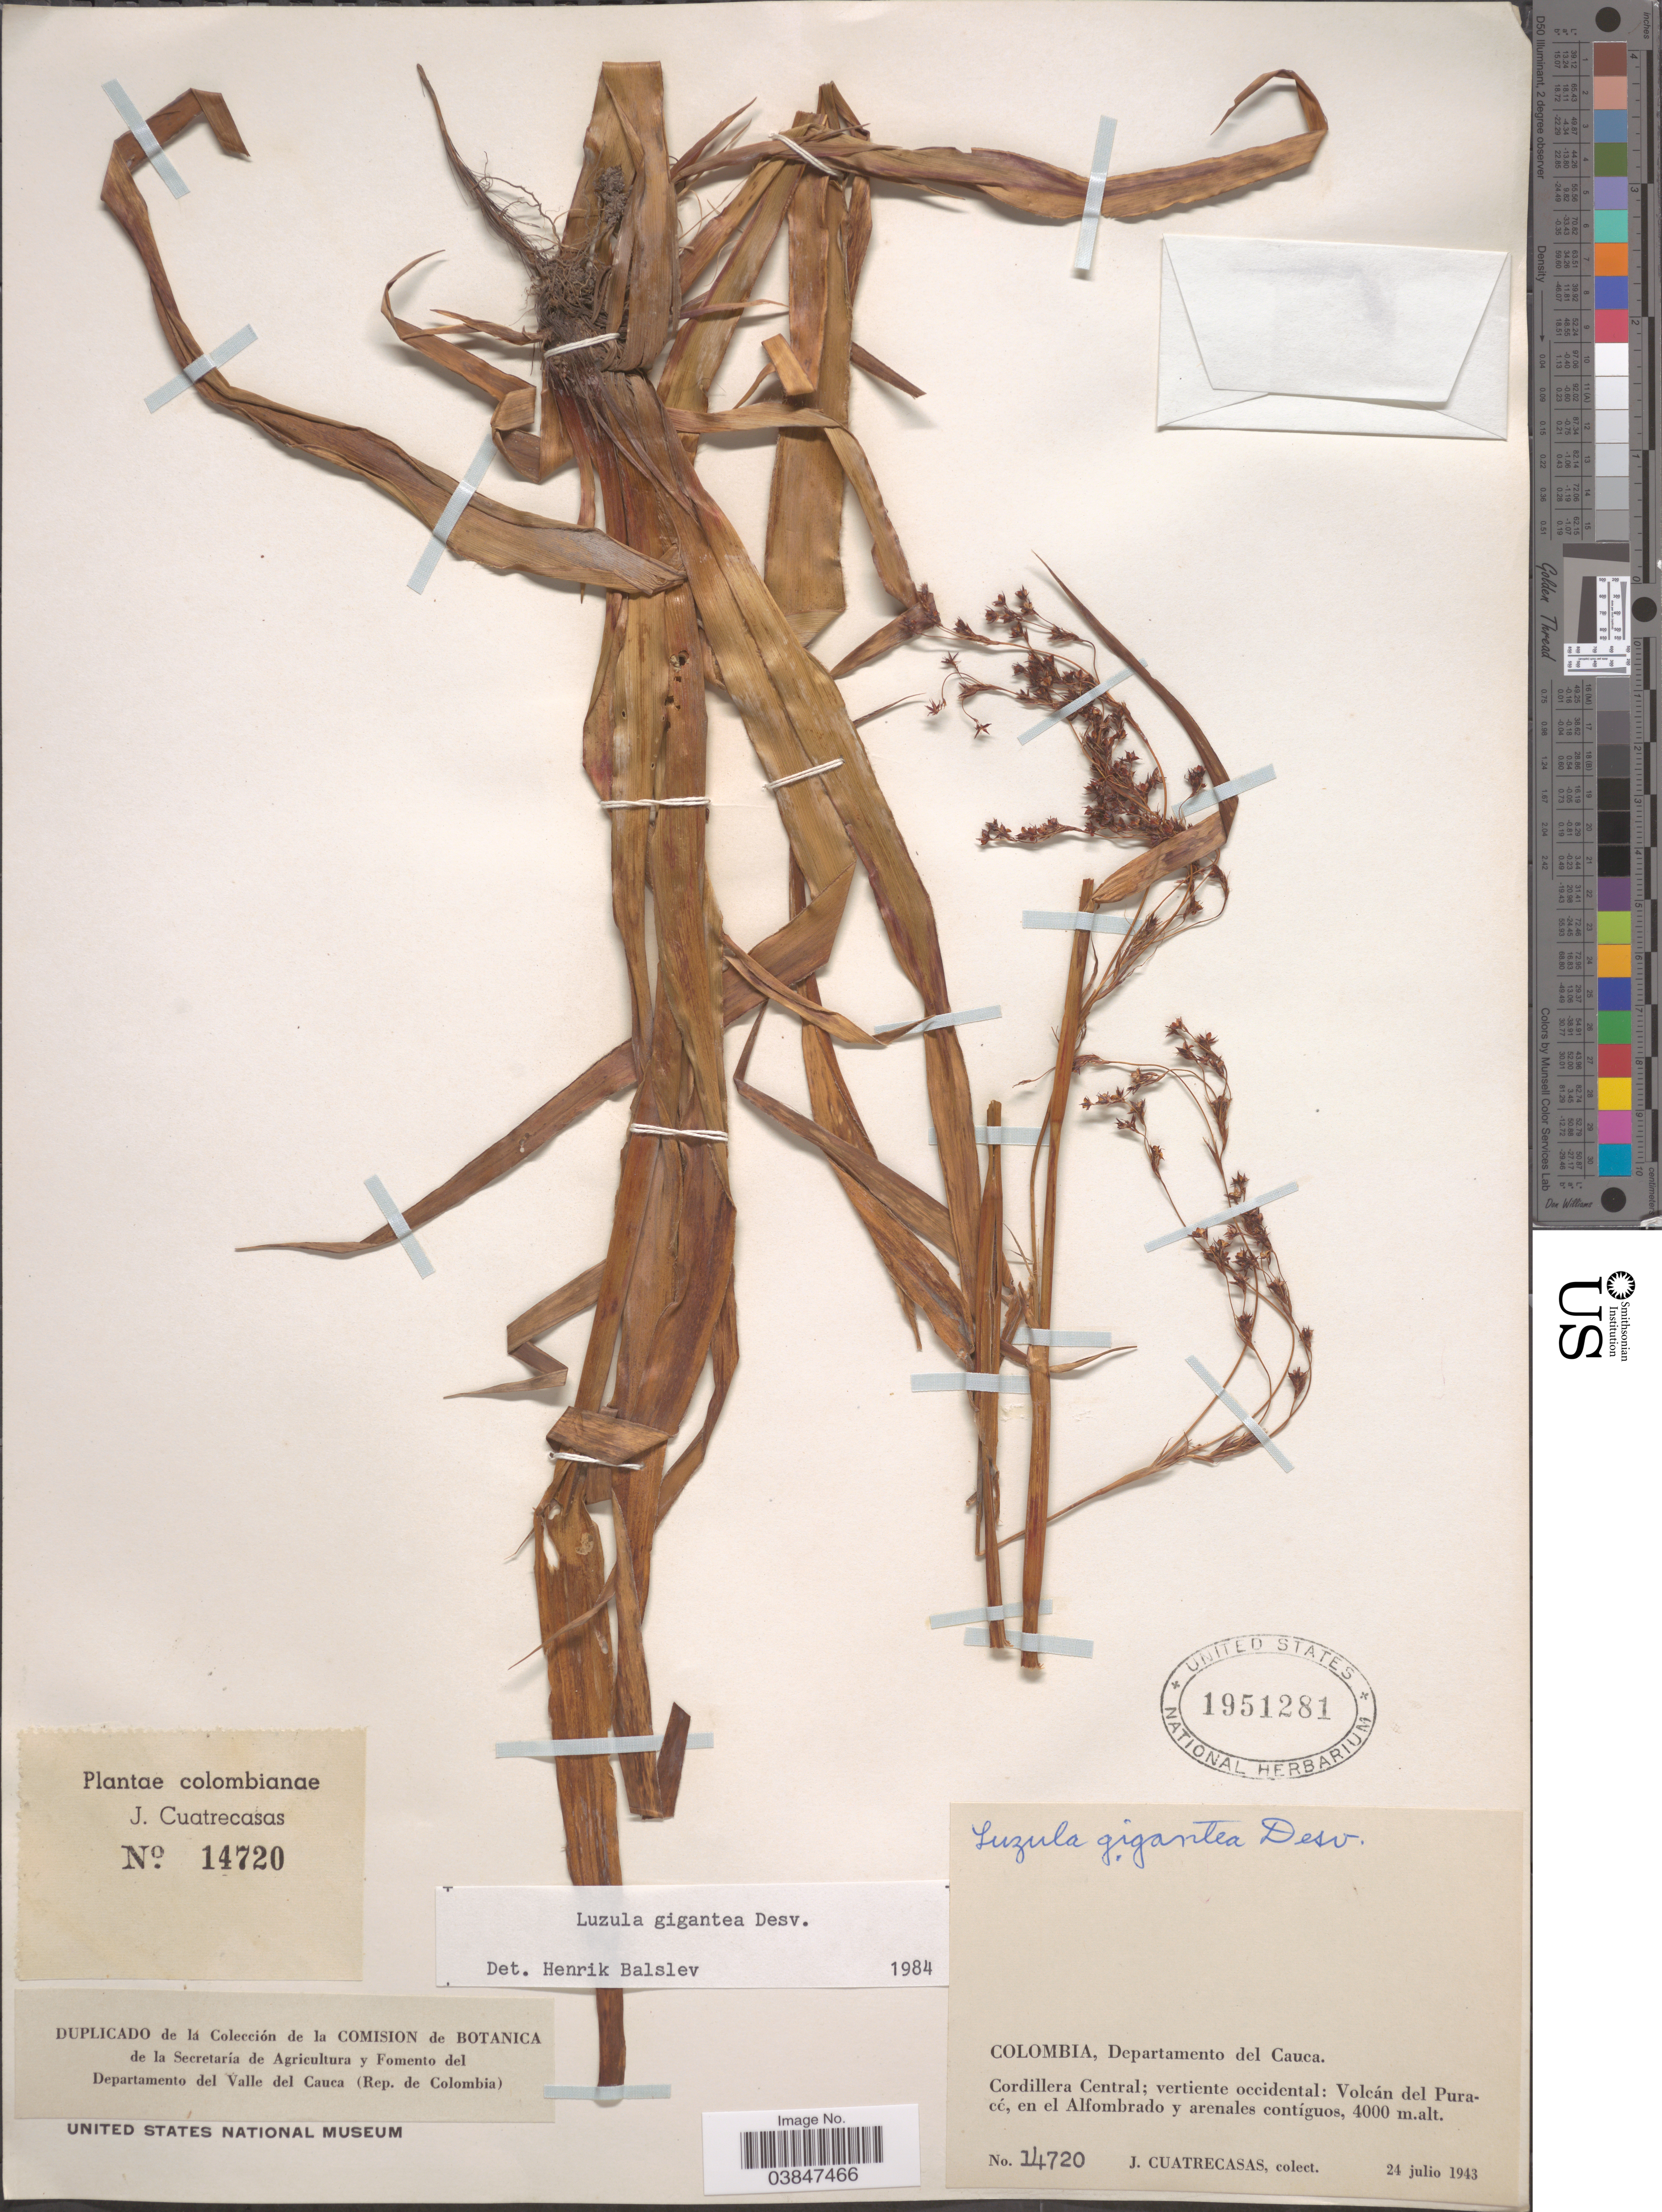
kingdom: Plantae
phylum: Tracheophyta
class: Liliopsida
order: Poales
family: Juncaceae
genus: Luzula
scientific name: Luzula gigantea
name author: Desv.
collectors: J. Cuatrecasas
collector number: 14720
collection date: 1943-07-24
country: Colombia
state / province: Cauca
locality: Departamento del Cauca. Cordillera Central; vertiente occidental: Volcán del Puracé, en el Alfombrado y arenales contíguos.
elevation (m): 4000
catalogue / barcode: US 1951281